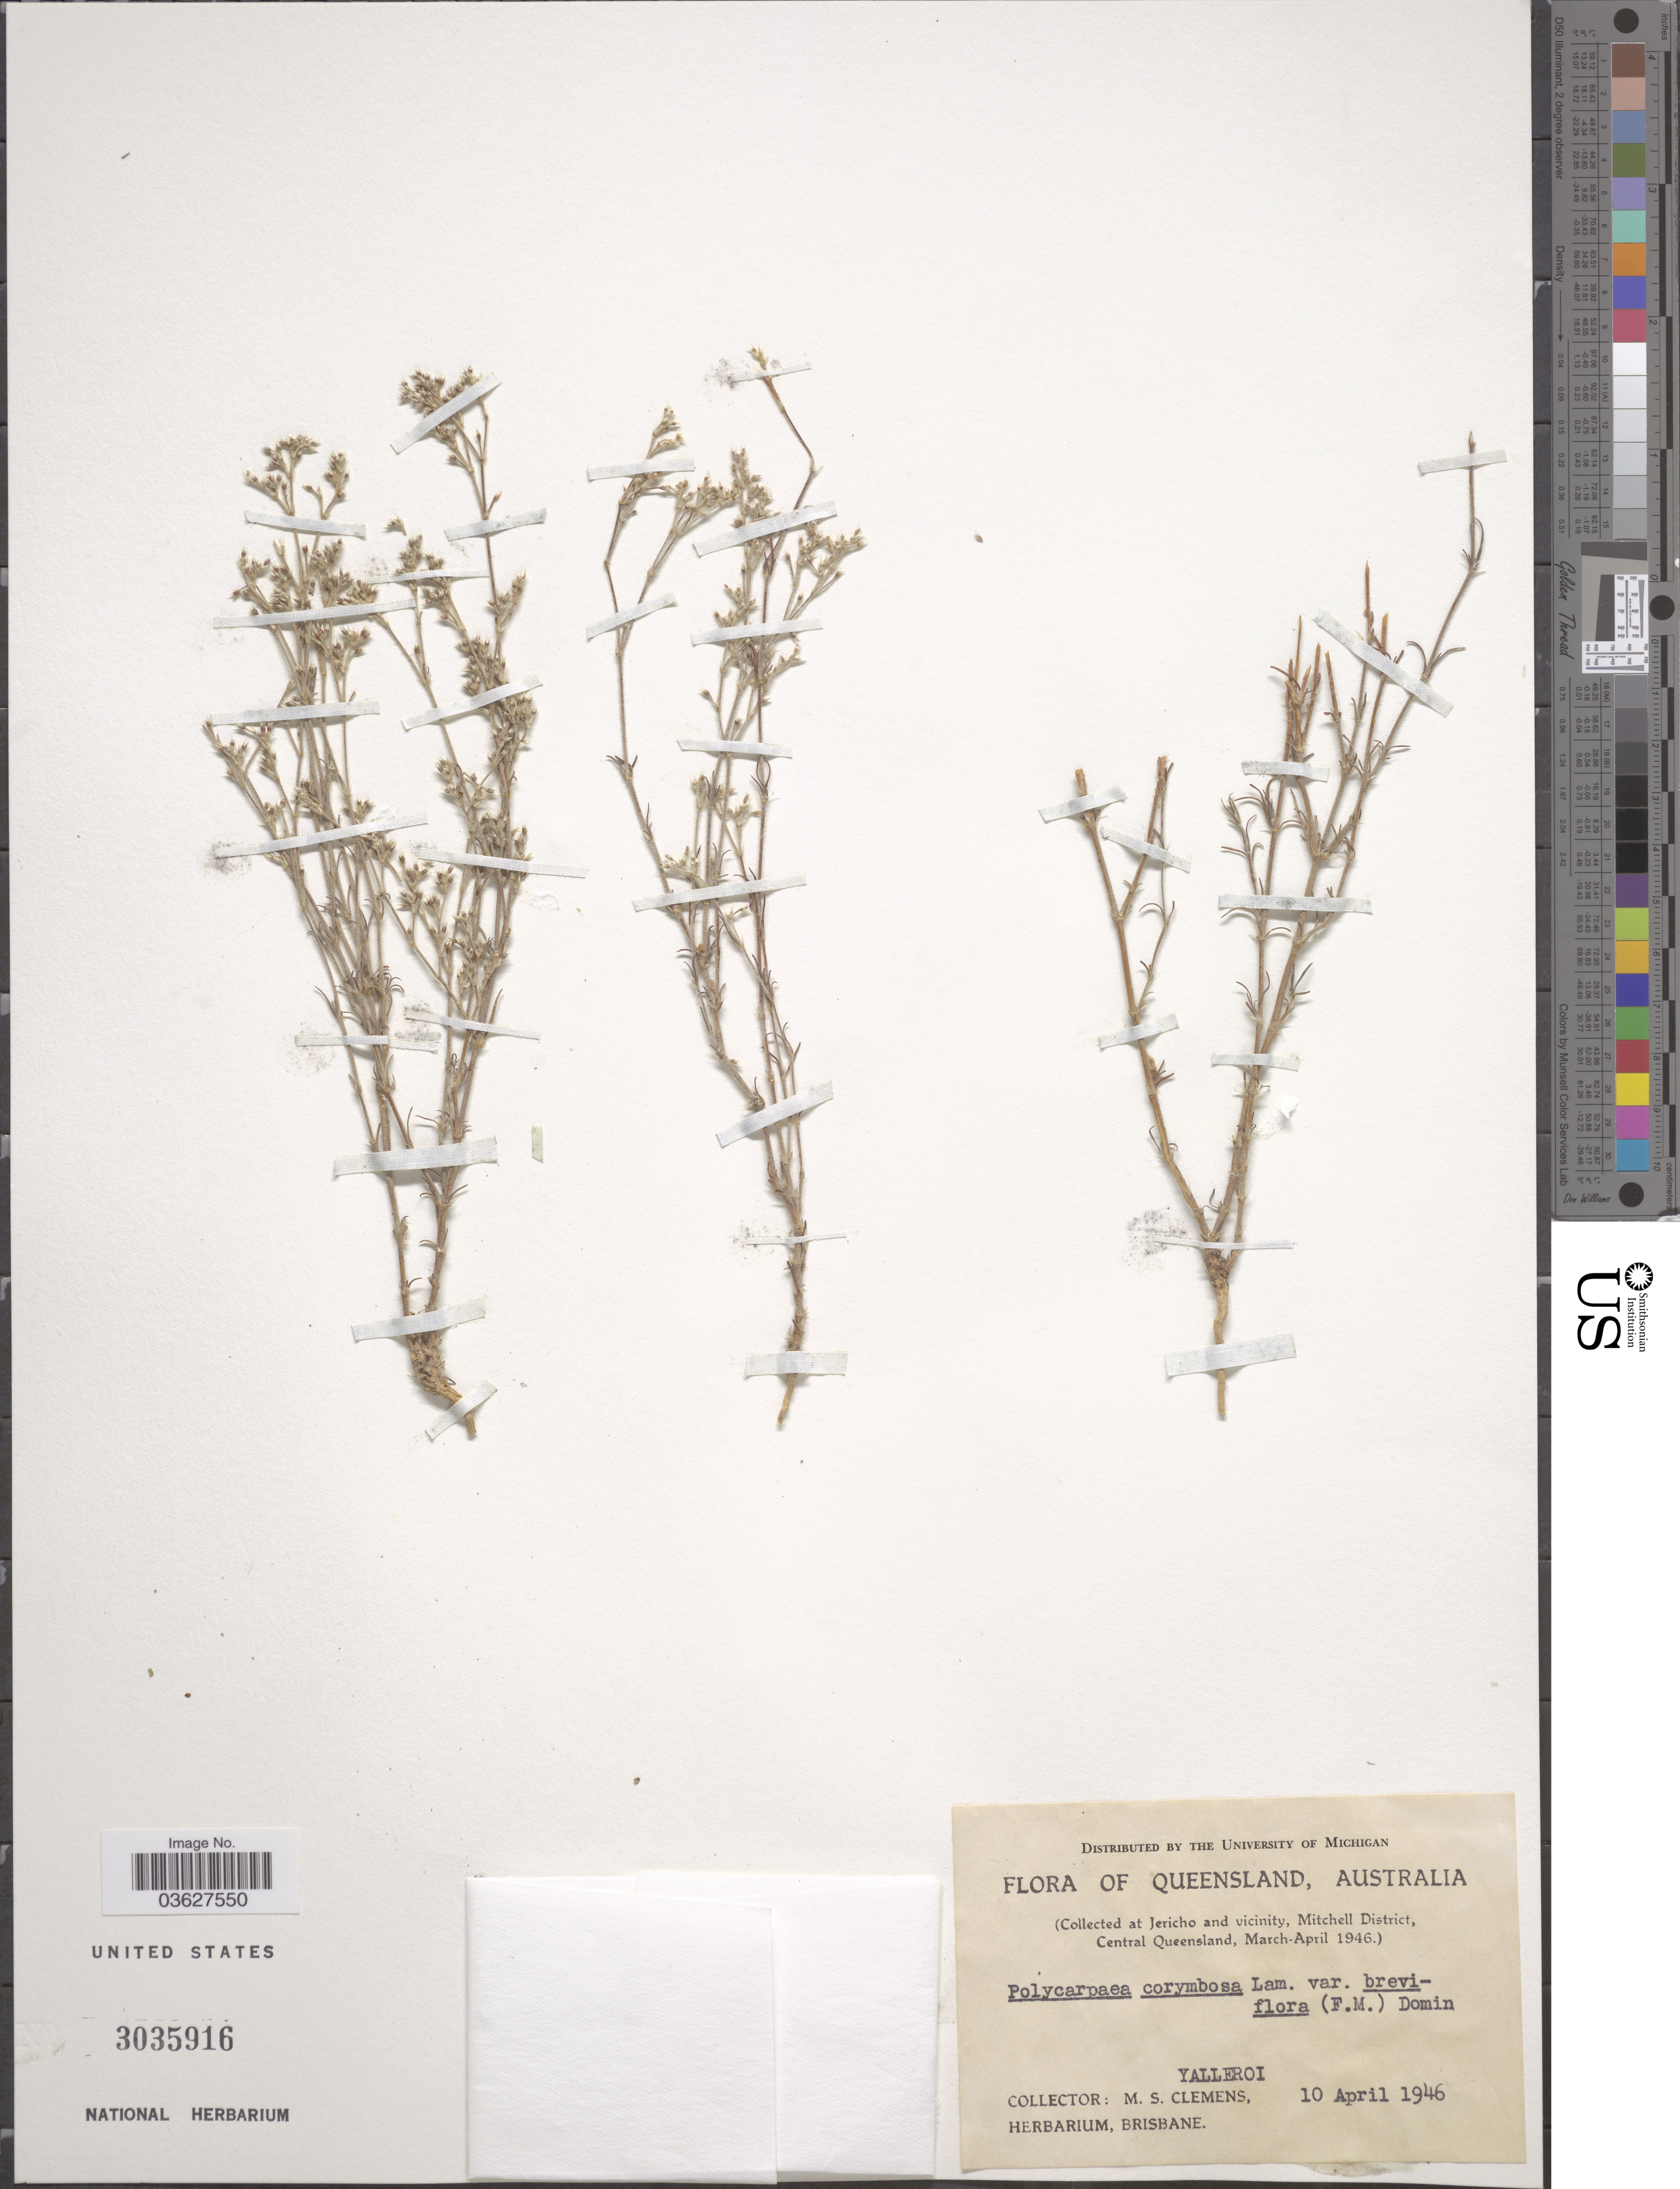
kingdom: Plantae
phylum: Tracheophyta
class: Magnoliopsida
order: Caryophyllales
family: Caryophyllaceae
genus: Polycarpaea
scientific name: Polycarpaea breviflora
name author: F. Muell.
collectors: M. S. Clemens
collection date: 1946-04-10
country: Australia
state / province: Queensland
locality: At Jericho and vicinity, Mitchell District, Central Queensland. Yalleroi.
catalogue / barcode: US 3035916